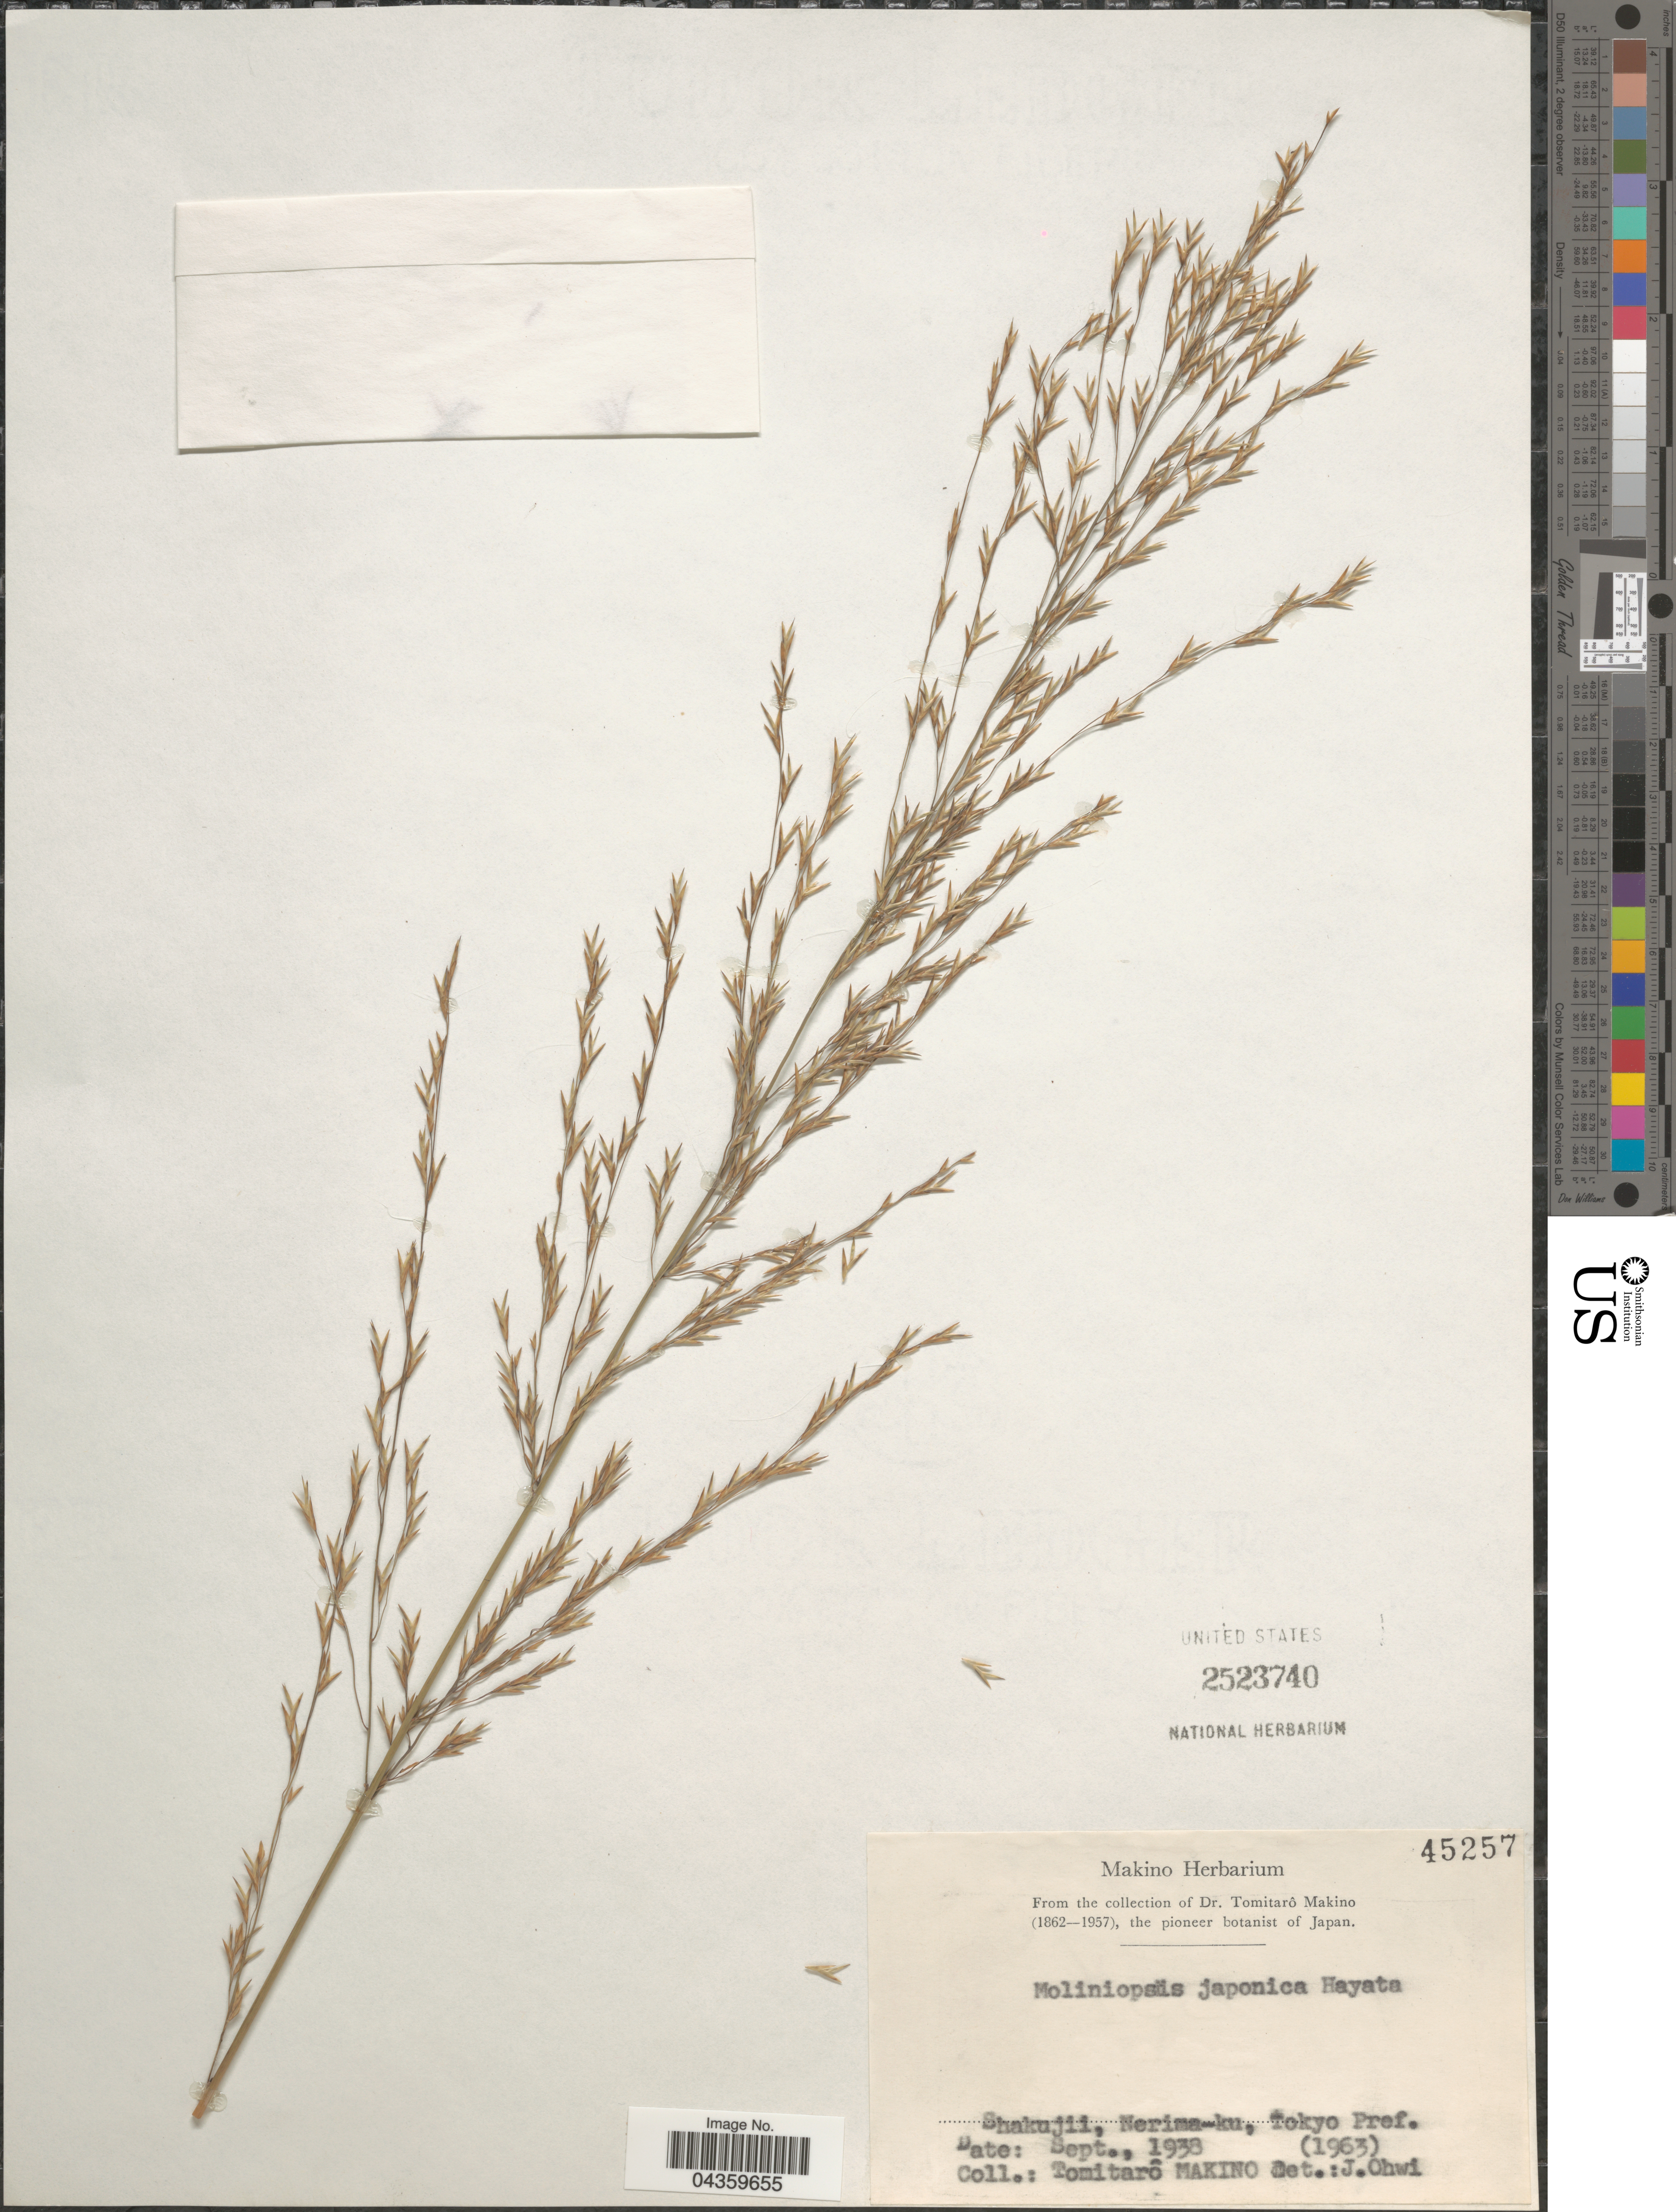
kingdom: Plantae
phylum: Tracheophyta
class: Liliopsida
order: Poales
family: Poaceae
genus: Molinia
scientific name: Molinia japonica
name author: Hack.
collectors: T. Makino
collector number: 45257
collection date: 1938-09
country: Japan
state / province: Tokyo, Federal City of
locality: Shakujii, Nerima-ku, Tokyo Pref.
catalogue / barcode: US 2523740